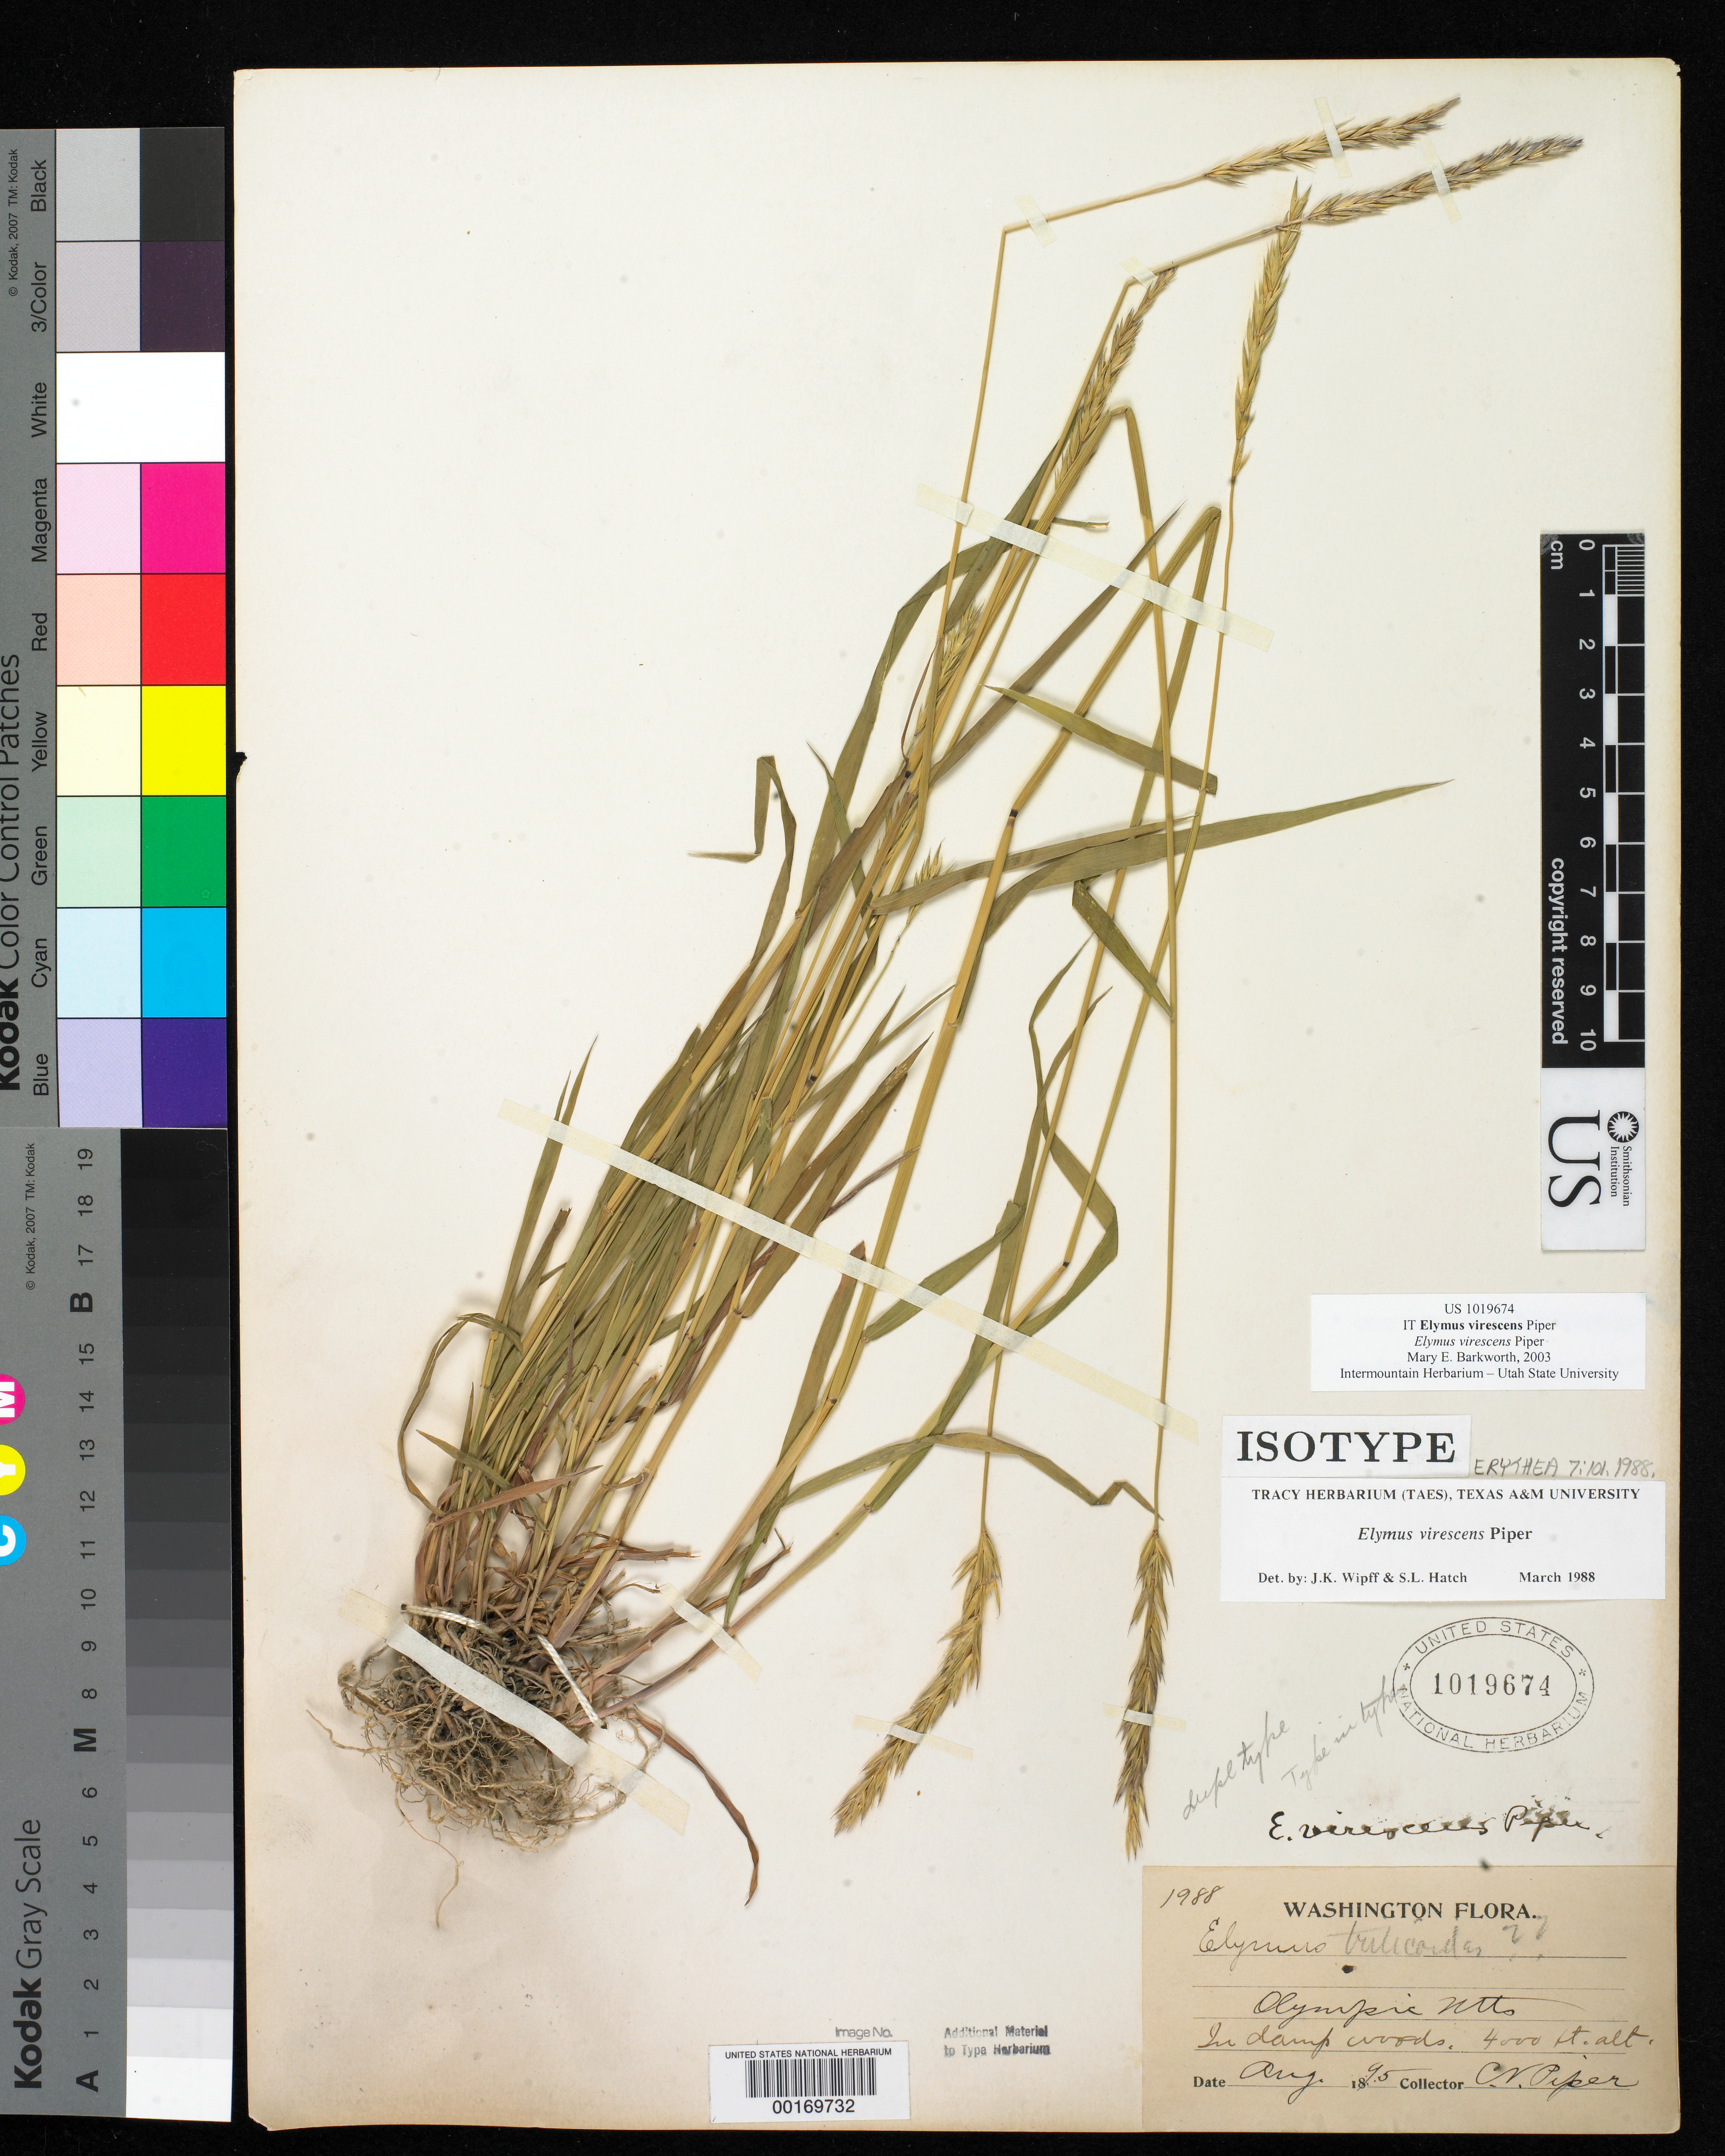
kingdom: Plantae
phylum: Tracheophyta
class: Liliopsida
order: Poales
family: Poaceae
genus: Elymus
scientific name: Elymus virescens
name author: Piper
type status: Isotype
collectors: C. V. Piper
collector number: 1988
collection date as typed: Aug 1895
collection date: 1895-08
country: United States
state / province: Washington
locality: Olympic Mountains, near head of Duckaloose River.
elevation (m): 1219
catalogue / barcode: US 1019674